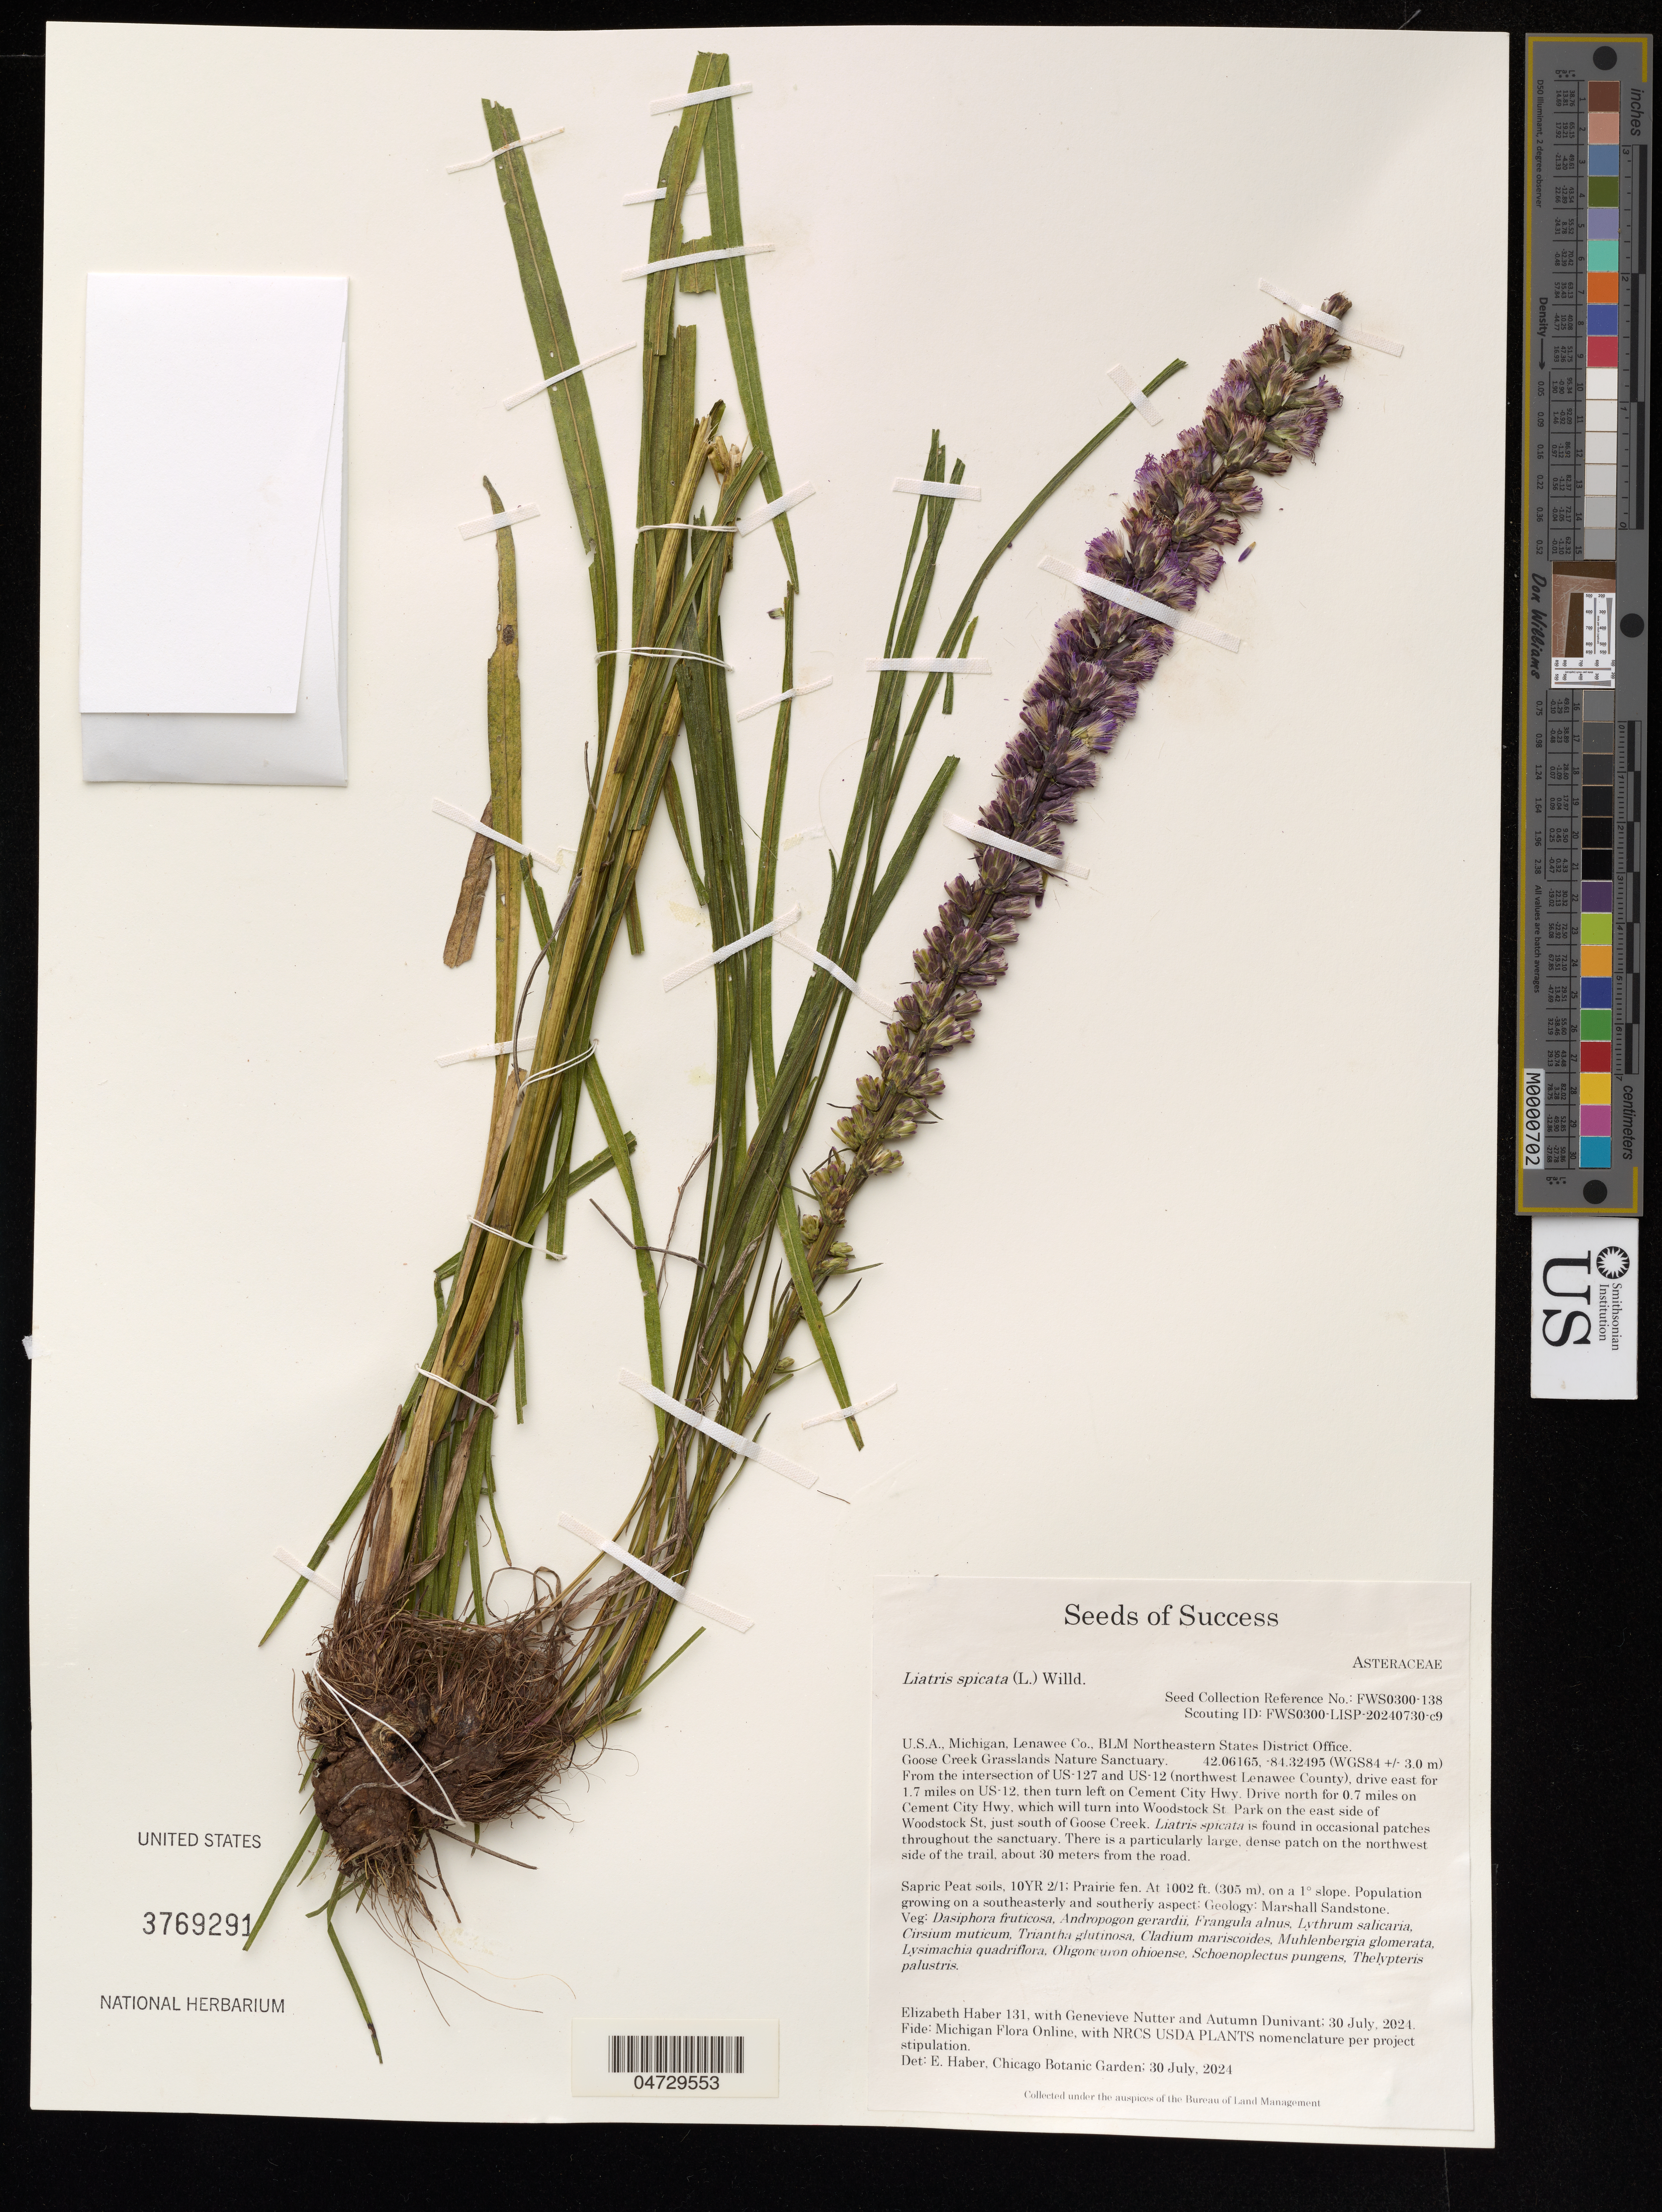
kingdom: Plantae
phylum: Tracheophyta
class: Magnoliopsida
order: Asterales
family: Asteraceae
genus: Liatris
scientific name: Liatris spicata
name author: (L.) Willd.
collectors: E. Haber, G. Nutter & A. Dunivant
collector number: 131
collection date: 2024-07-30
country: United States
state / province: Michigan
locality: Lenawee Co., BLM Northeastern States District Office. Goose Creek Grasslands Nature Sanctuary. From the intersection of US-127 and US-12 (northwest Lenawee County), drive east for 1.7 miles on US-12, then turn left on Cement City Hwy. Drive north for 0.7 miles on Cement City Hwy, which will turn into Woodstock St Park on the east side of Woodstock St, just south of Goose Creek. Liatris spicata is found in occasional patches throughout the sanctuary. There is a particularly large, dense patch on the northwest side of the trail, about 30 meters from the road.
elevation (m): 305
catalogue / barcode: US 3769291